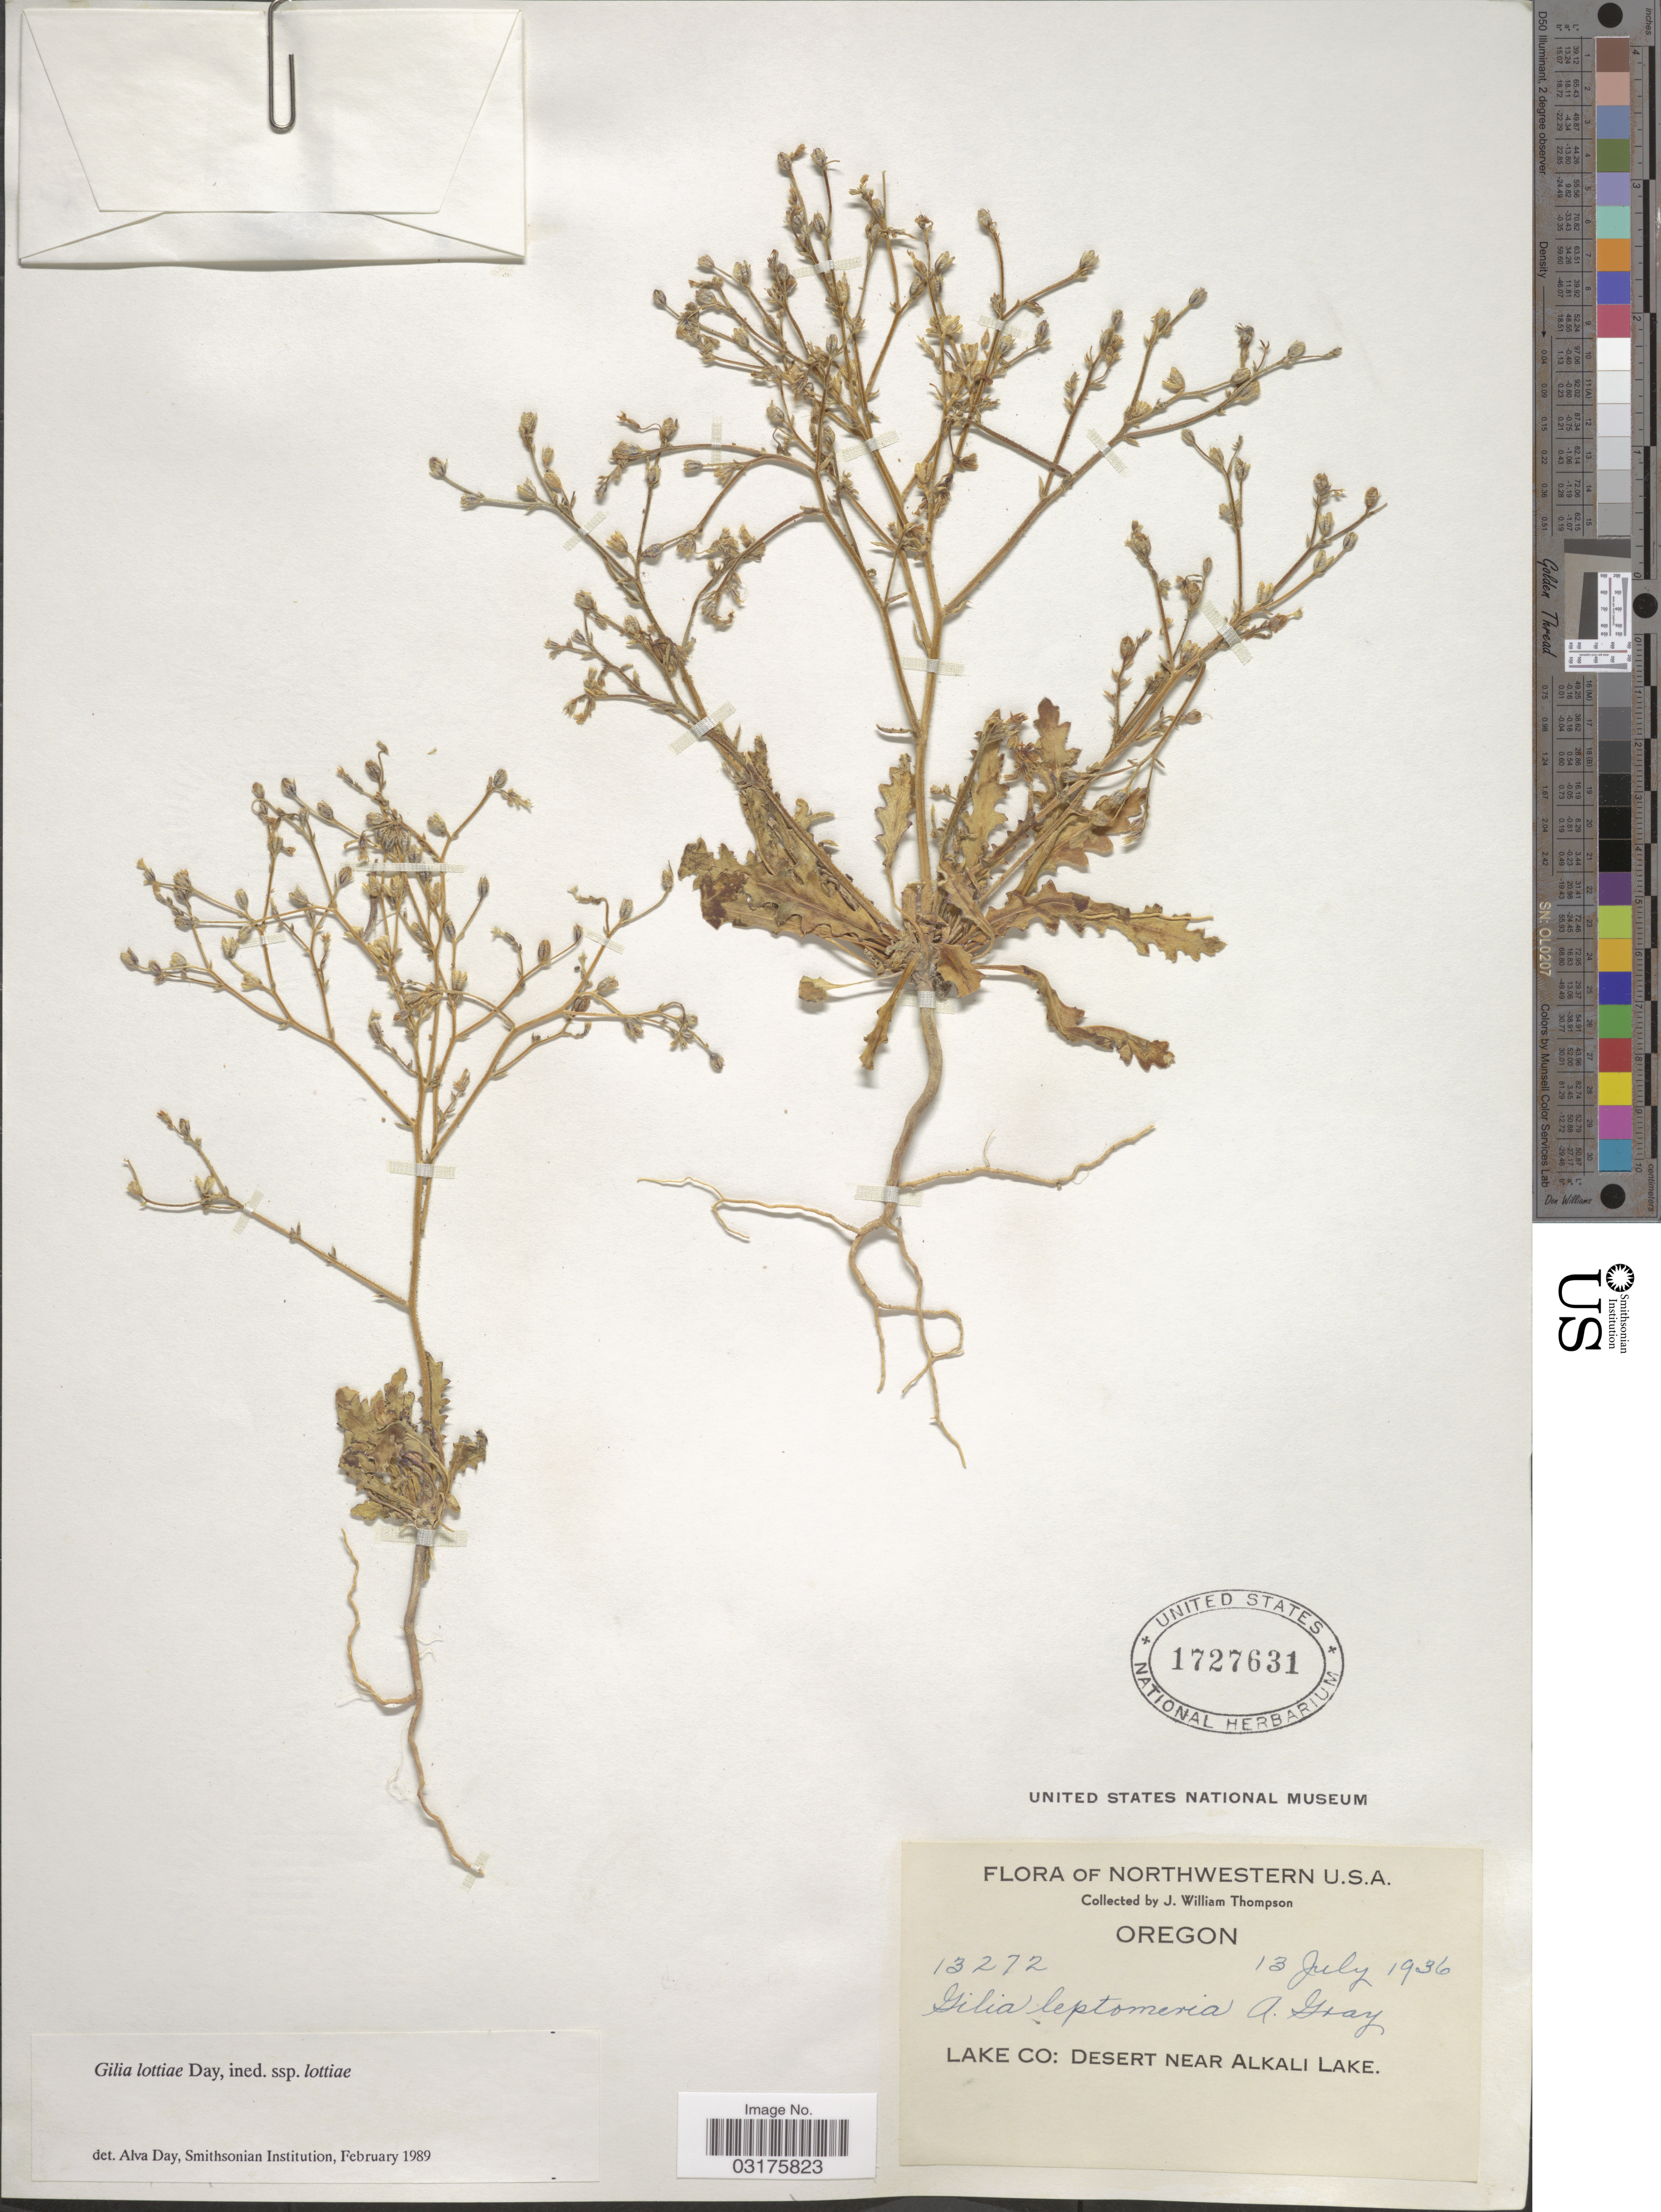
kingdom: Plantae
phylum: Tracheophyta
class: Magnoliopsida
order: Ericales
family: Polemoniaceae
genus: Aliciella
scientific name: Aliciella lottiae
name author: (A.G. Day) J.M. Porter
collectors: J. W. Thompson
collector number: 13272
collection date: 1936-07-13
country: United States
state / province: Oregon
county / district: Lake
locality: Northwestern U.S.A. Lake Co: Desert near Alkali Lake.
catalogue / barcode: US 1727631